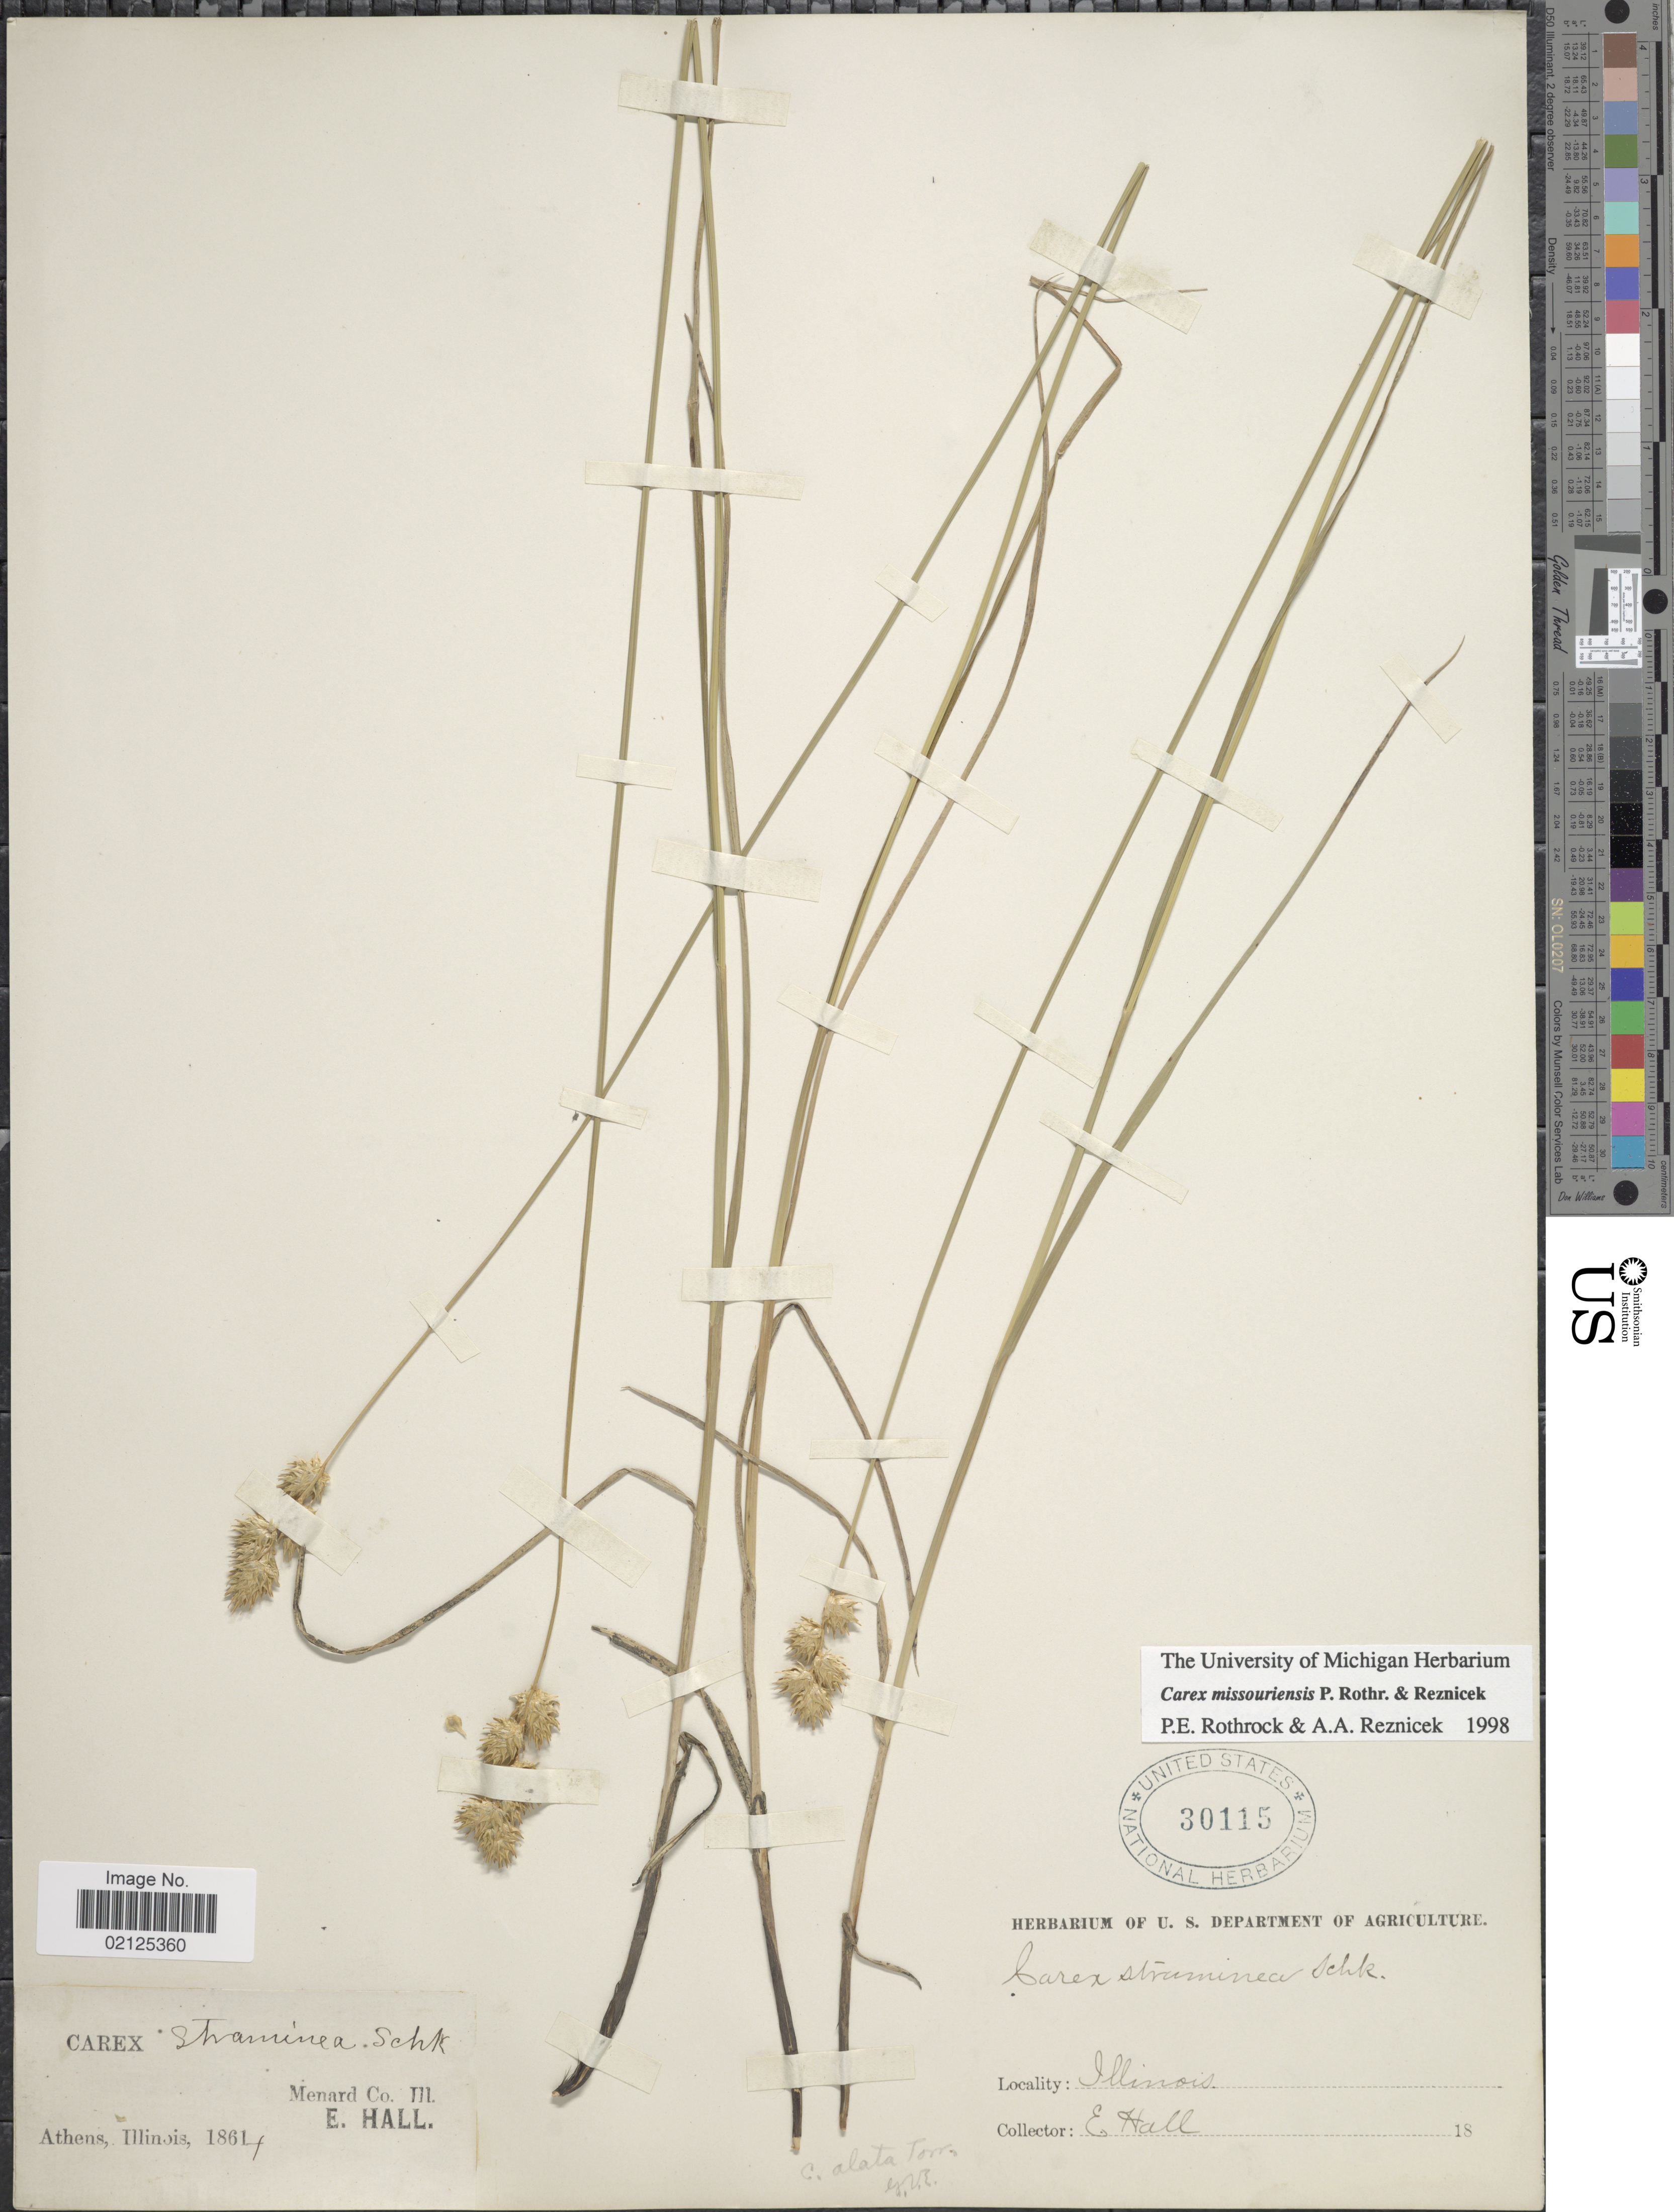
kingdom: Plantae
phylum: Tracheophyta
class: Liliopsida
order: Poales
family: Cyperaceae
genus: Carex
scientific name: Carex missouriensis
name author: P. Rothr. & Reznicek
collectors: E. Hall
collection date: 1861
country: United States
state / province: Illinois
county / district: Menard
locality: Athens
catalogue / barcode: US 30115